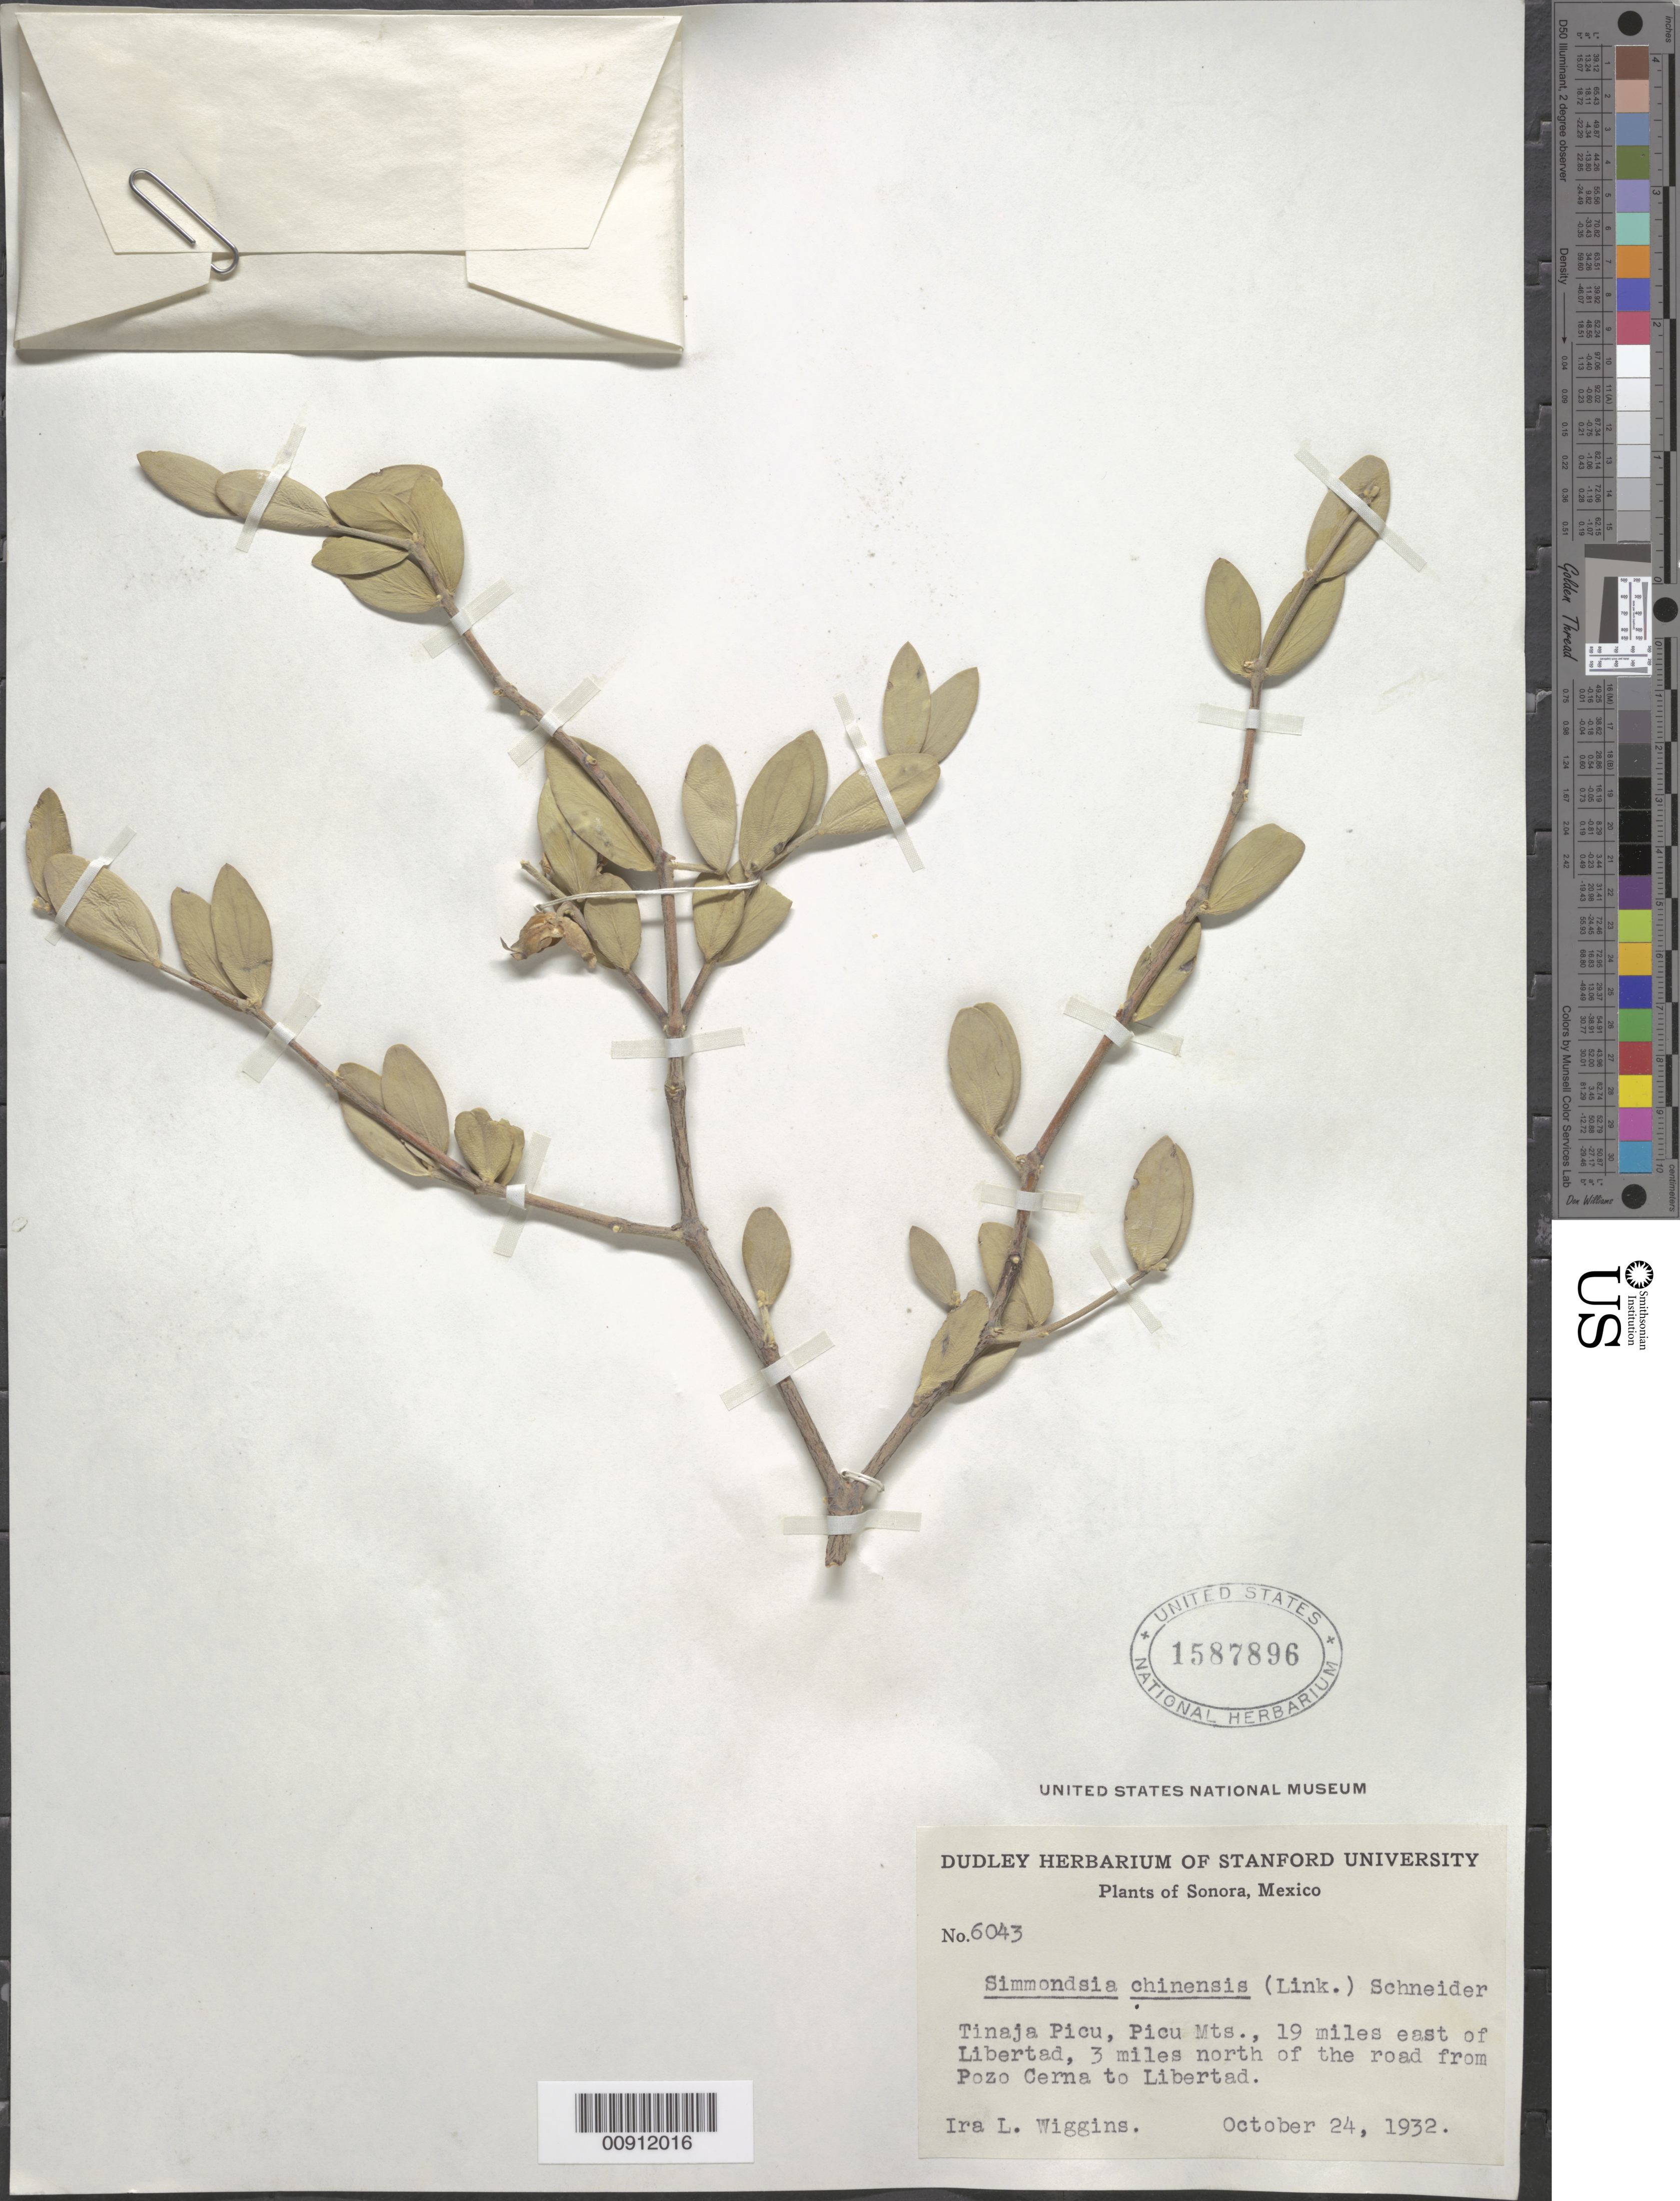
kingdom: Plantae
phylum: Tracheophyta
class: Magnoliopsida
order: Caryophyllales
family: Simmondsiaceae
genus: Simmondsia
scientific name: Simmondsia chinensis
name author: (Link) C.K. Schneid.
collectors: I. L. Wiggins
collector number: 6043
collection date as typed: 24 Oct 1932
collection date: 1932-10-24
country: Mexico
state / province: Sonora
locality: Tinaja Picu, Picu Mts., 19 miles east of Libertad, 3 miles north of the road from Pozo Cerna to Libertad.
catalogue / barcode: US 1587896